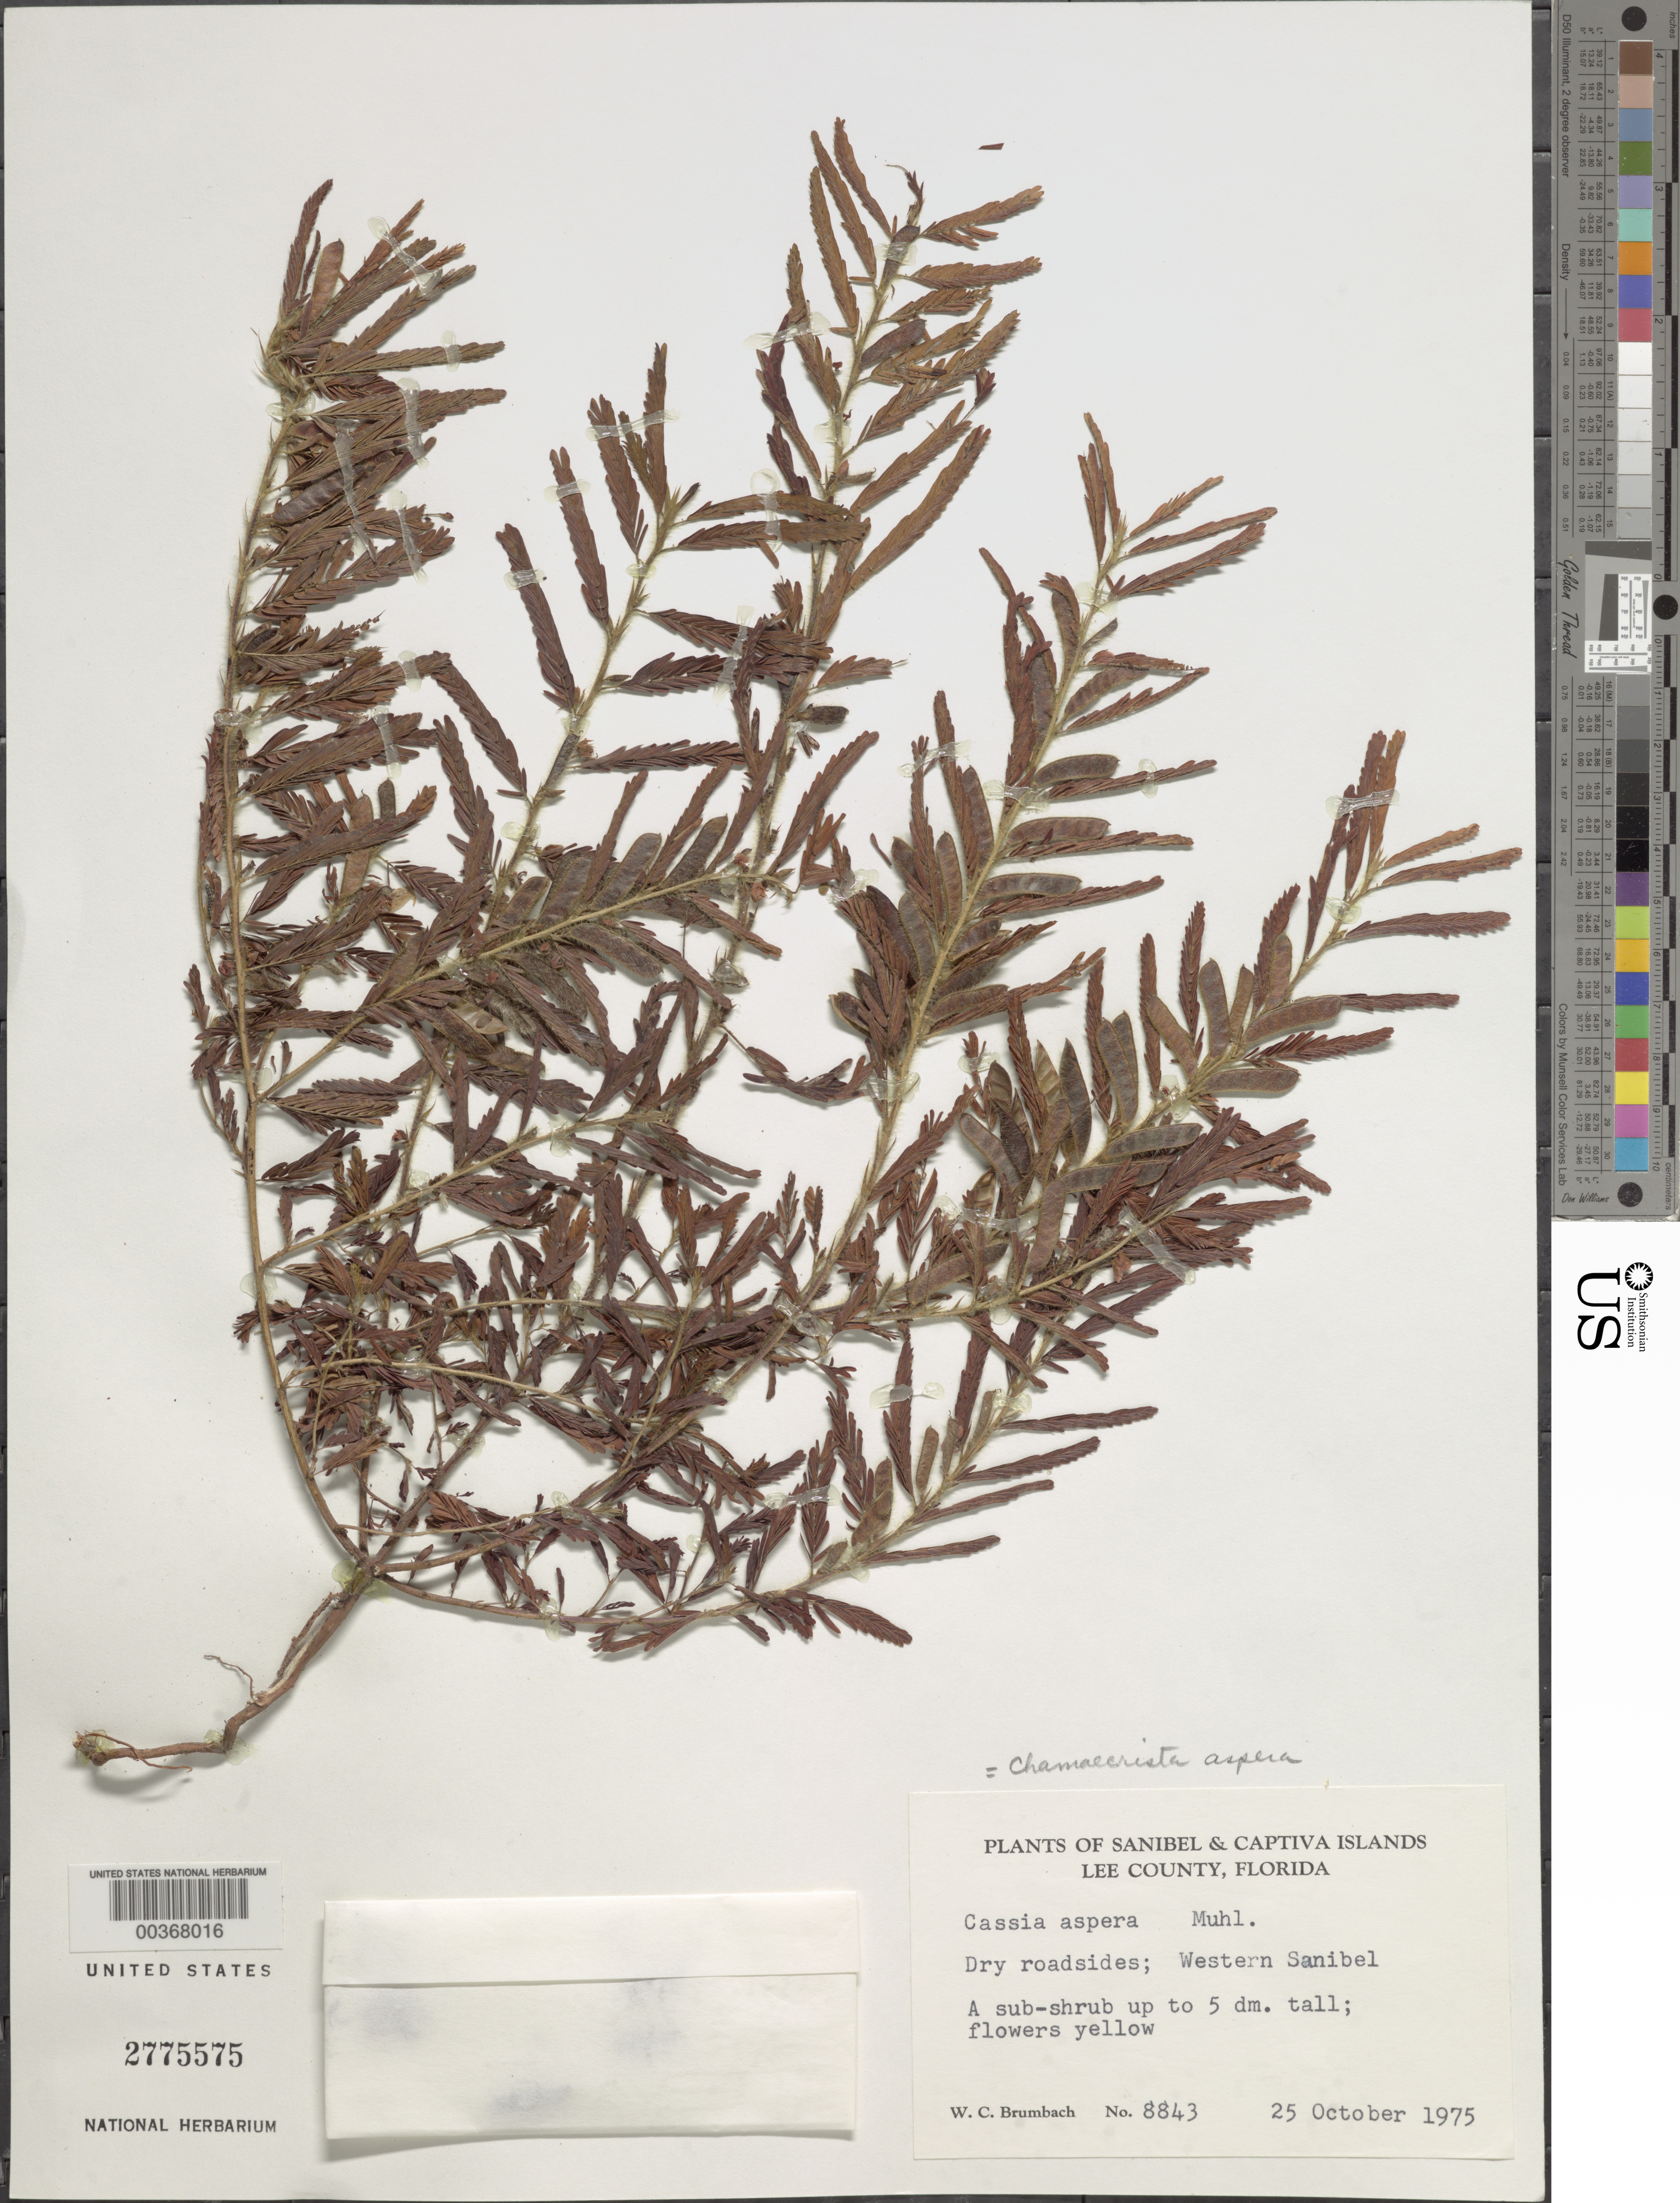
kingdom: Plantae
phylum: Tracheophyta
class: Magnoliopsida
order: Fabales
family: Fabaceae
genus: Chamaecrista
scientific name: Chamaecrista nictitans var. aspera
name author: (Muhl. ex Elliot) H.S. Irwin & Barneby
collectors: W. C. Brumbach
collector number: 8843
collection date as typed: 25 Oct 1975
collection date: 1975-10-25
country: United States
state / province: Florida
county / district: Lee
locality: Western sanibel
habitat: Dry roadsides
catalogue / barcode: US 2775575